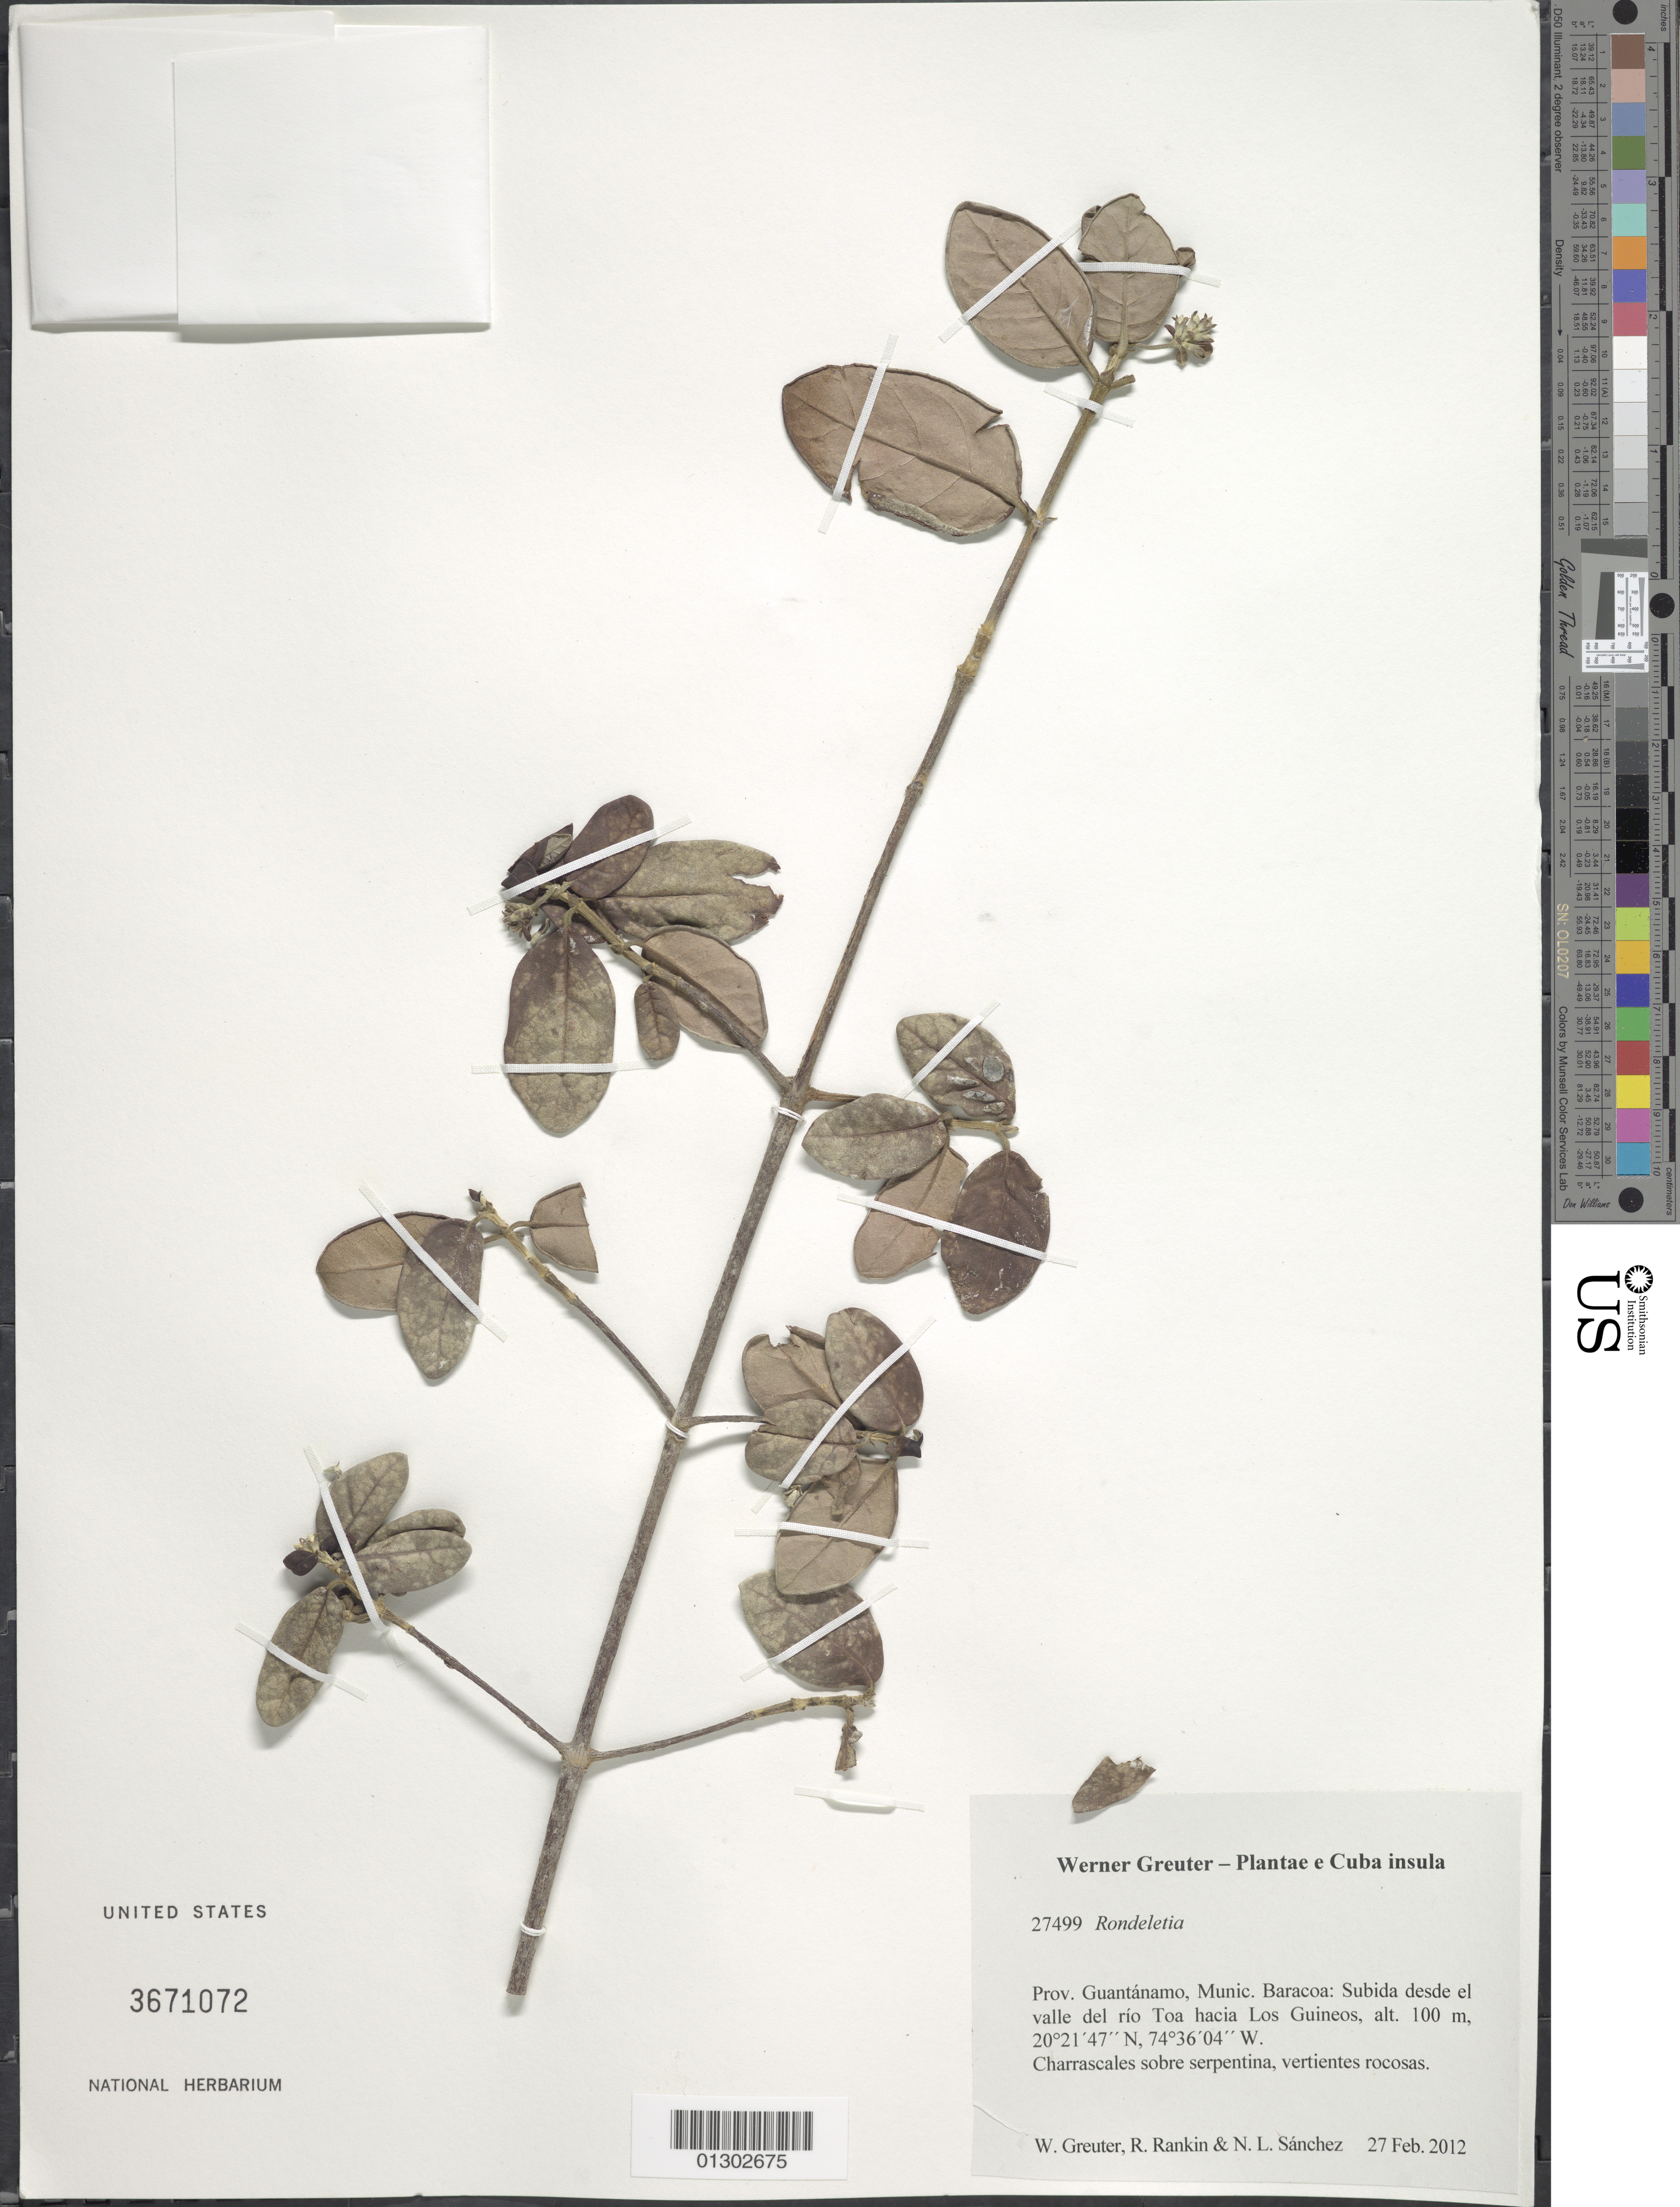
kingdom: Plantae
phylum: Tracheophyta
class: Magnoliopsida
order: Gentianales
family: Rubiaceae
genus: Rondeletia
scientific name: Rondeletia sp.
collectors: W. R. Greuter, R. Rankin Rodriguez & N. Sanchez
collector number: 27499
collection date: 2012-02-27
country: Cuba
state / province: Guantanamo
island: Cuba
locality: Munic. Baracoa; subida desde el valle del río Toa hacia Los Guineos.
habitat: Charrascales sobre serpentina, vertientes rocosas.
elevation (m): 100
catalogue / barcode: US 3671072